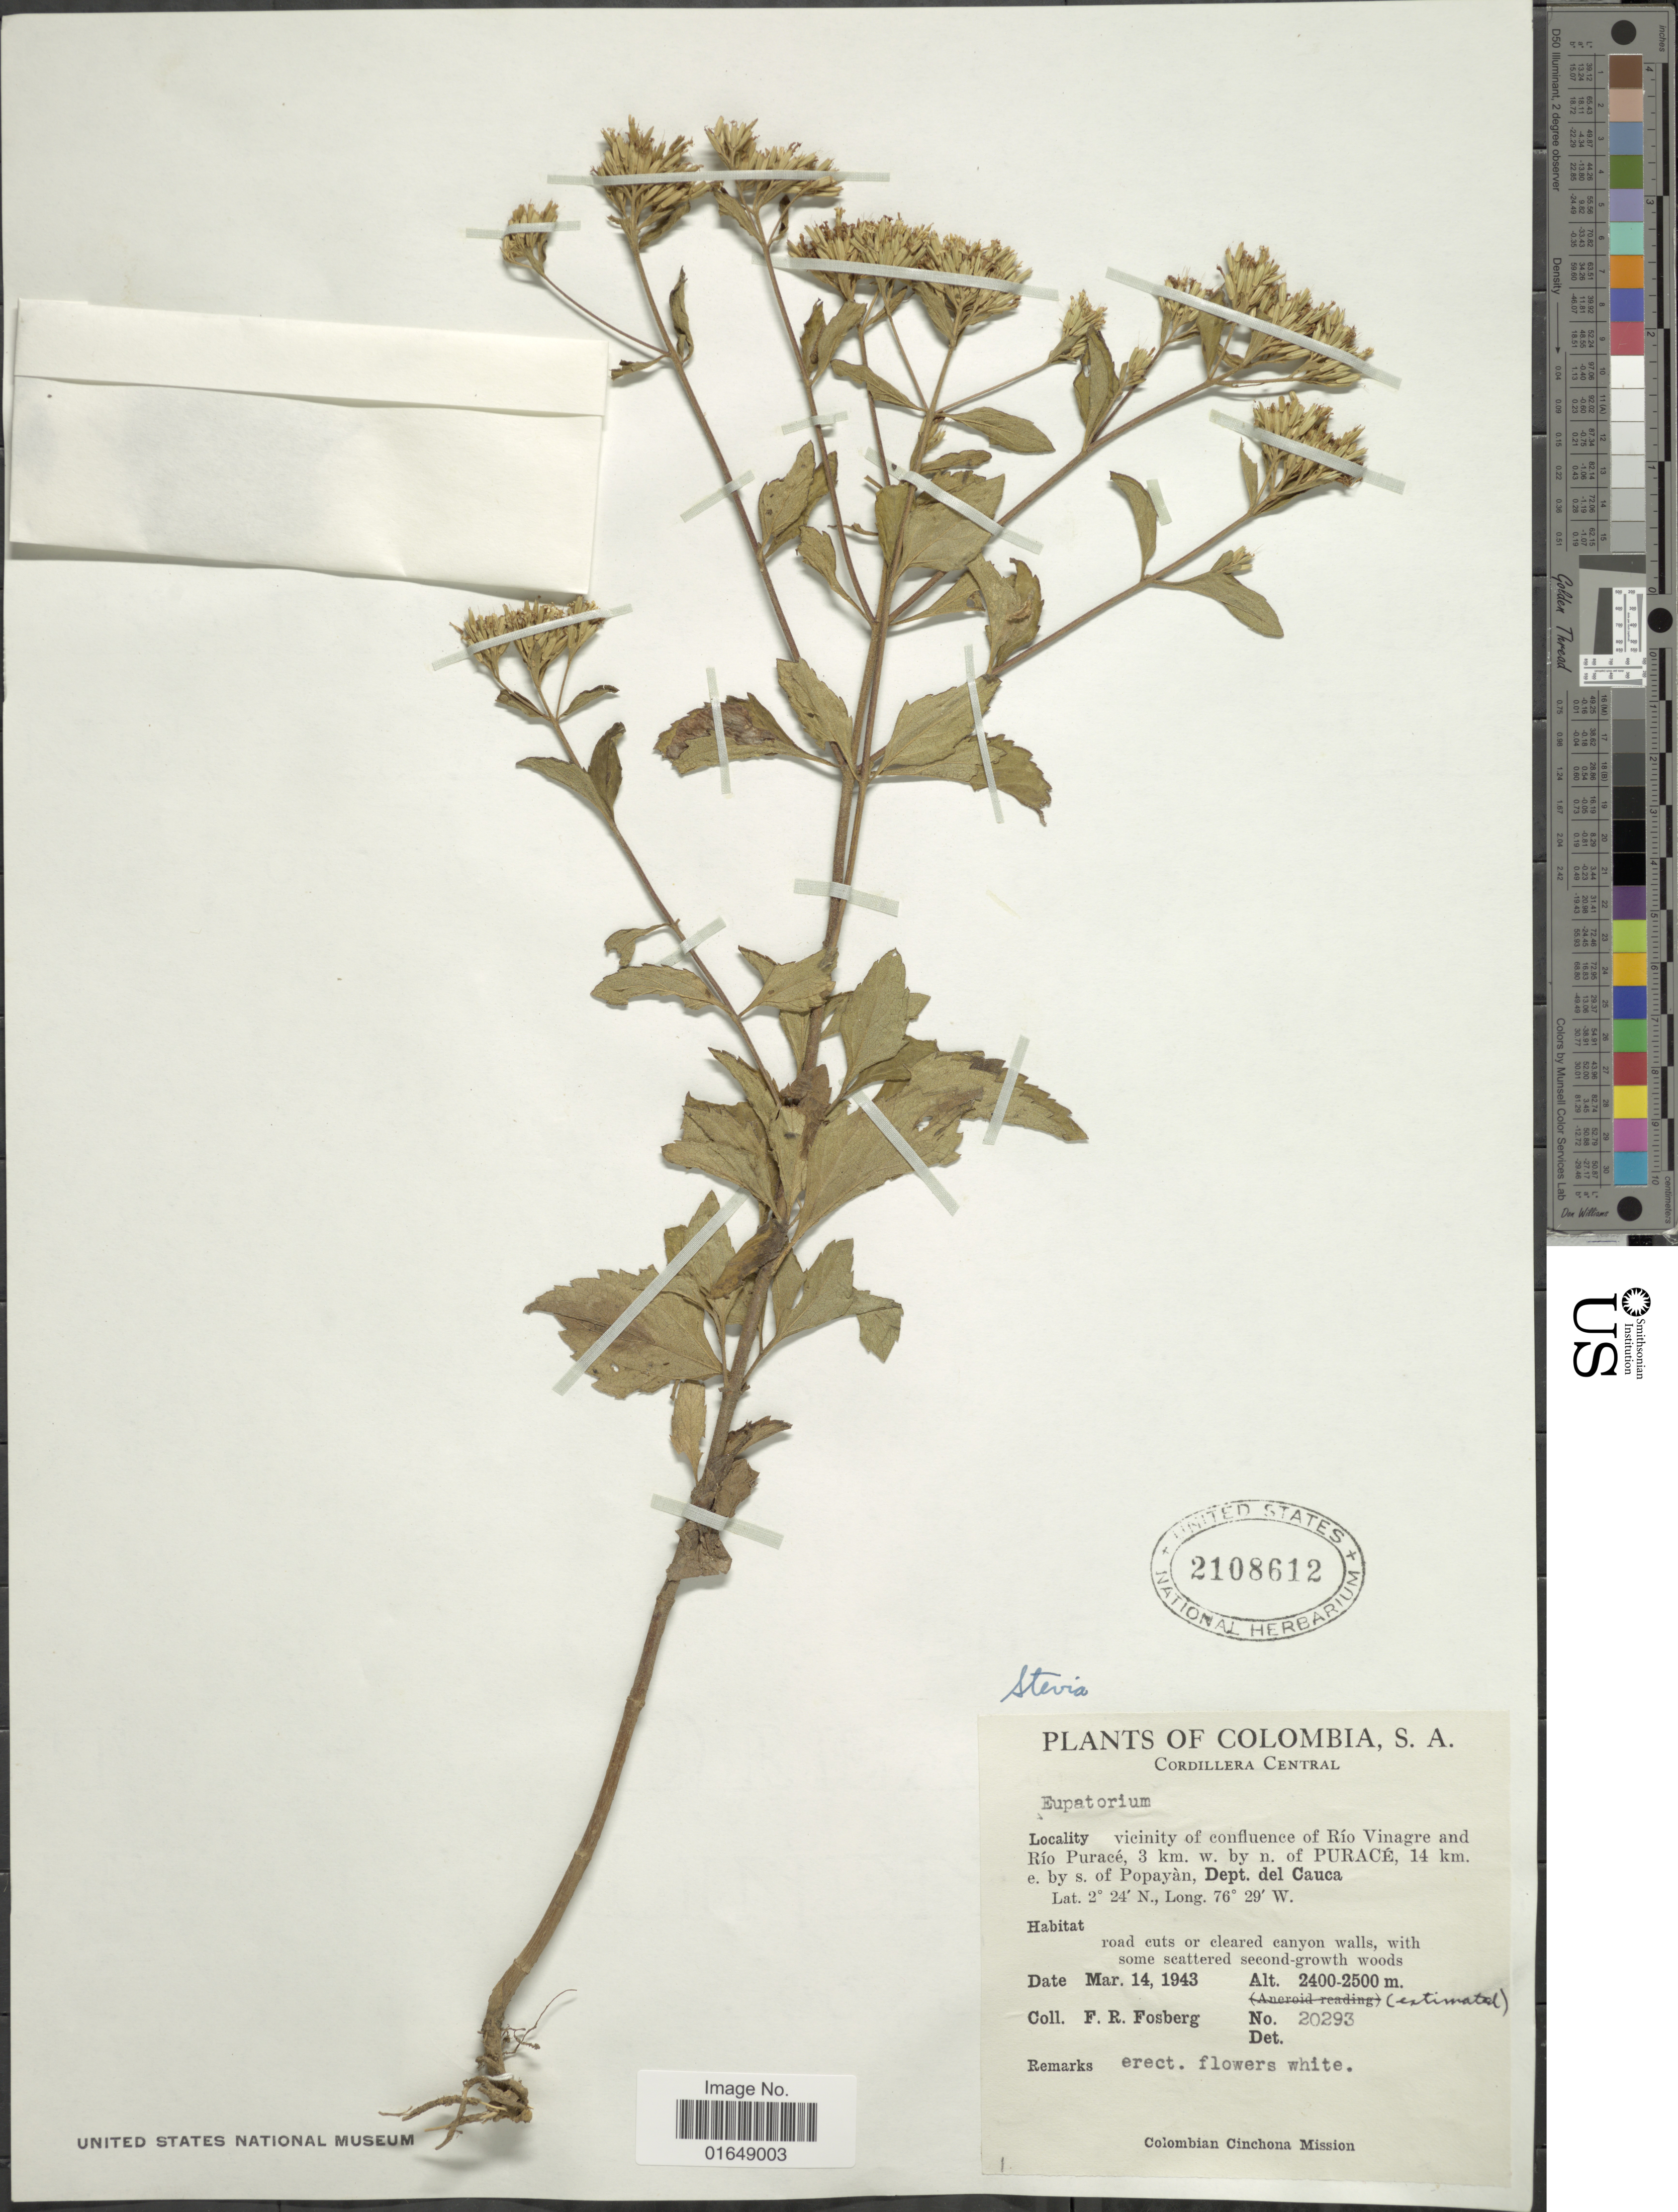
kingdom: Plantae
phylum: Tracheophyta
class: Magnoliopsida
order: Asterales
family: Asteraceae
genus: Stevia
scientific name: Stevia sp.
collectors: F. R. Fosberg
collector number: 20293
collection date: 1943-03-14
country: Colombia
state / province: Valle del Cauca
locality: Cordillera Central, vicinity of confluence of Rio Vinagre and Rio Purace, 3 km. w. by n. of Purace, 14 km. e. by s. of Popayan, Dept. del Cauca.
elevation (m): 2400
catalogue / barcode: US 2108612